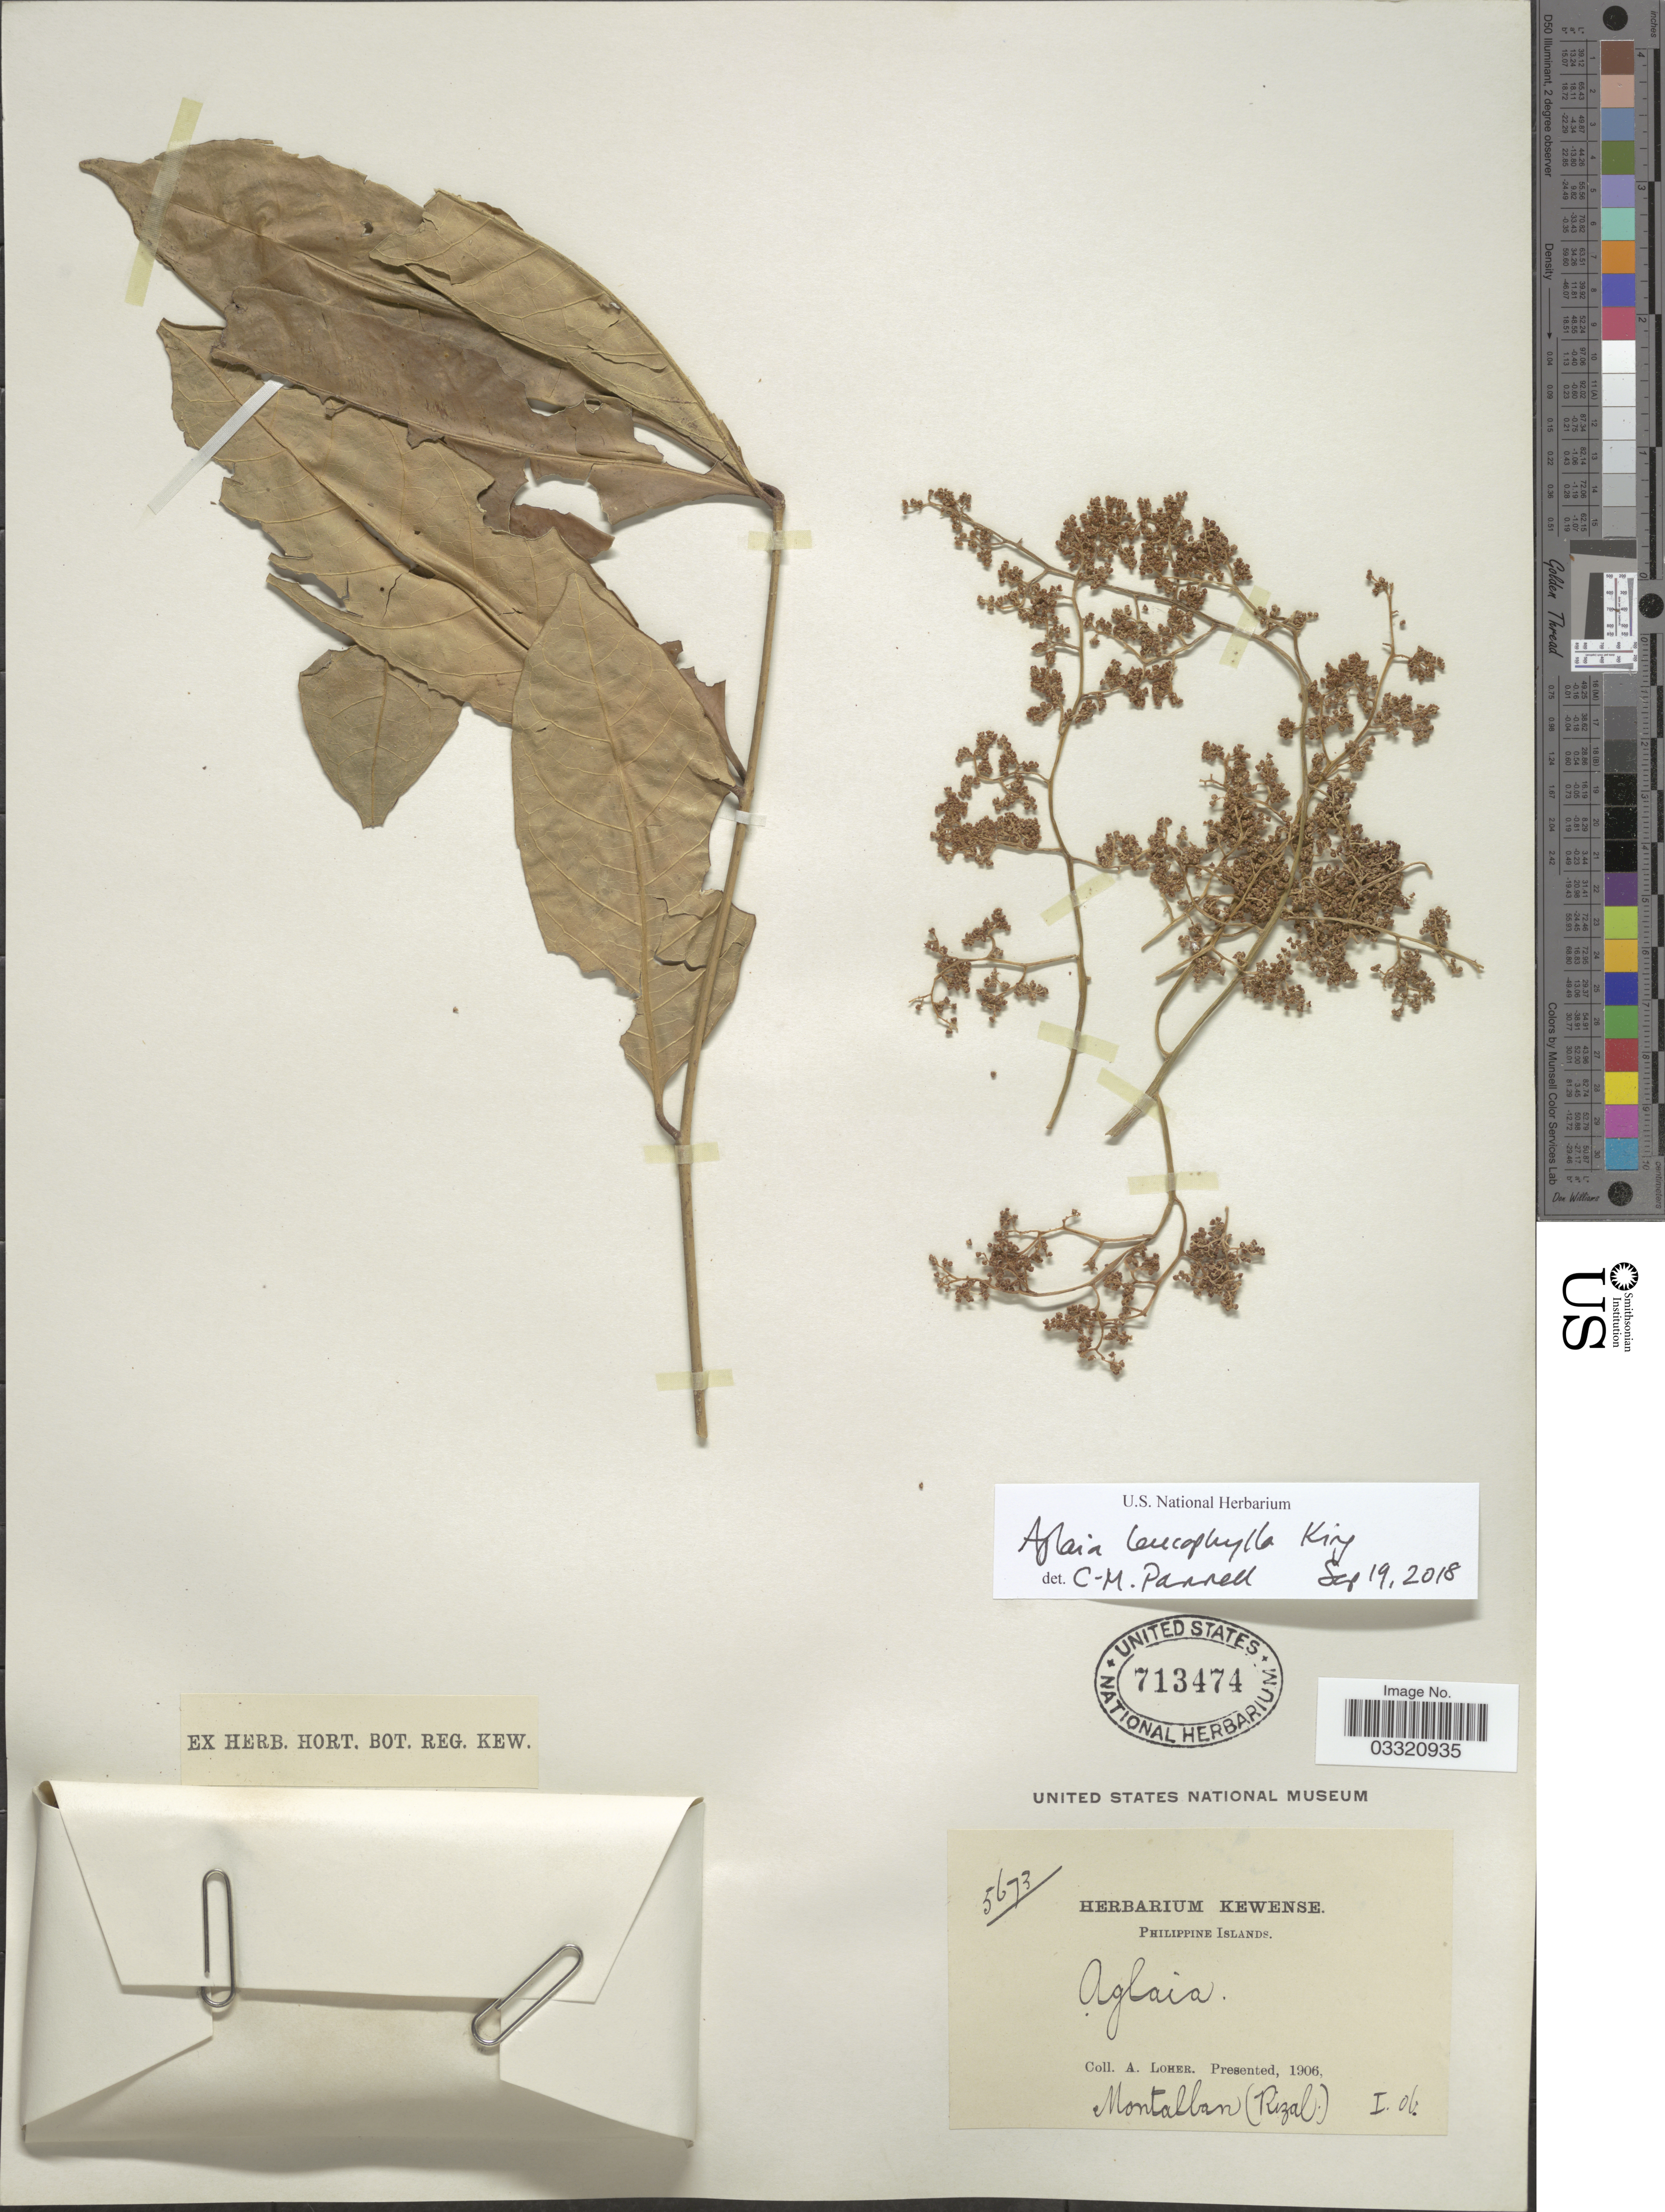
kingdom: Plantae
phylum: Tracheophyta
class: Magnoliopsida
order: Sapindales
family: Meliaceae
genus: Aglaia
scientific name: Aglaia leucophylla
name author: King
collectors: A. Loher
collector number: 5673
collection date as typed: Transcribed d/m/y: /1/6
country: Philippines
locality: Montalban (Rizal).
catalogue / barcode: US 713474